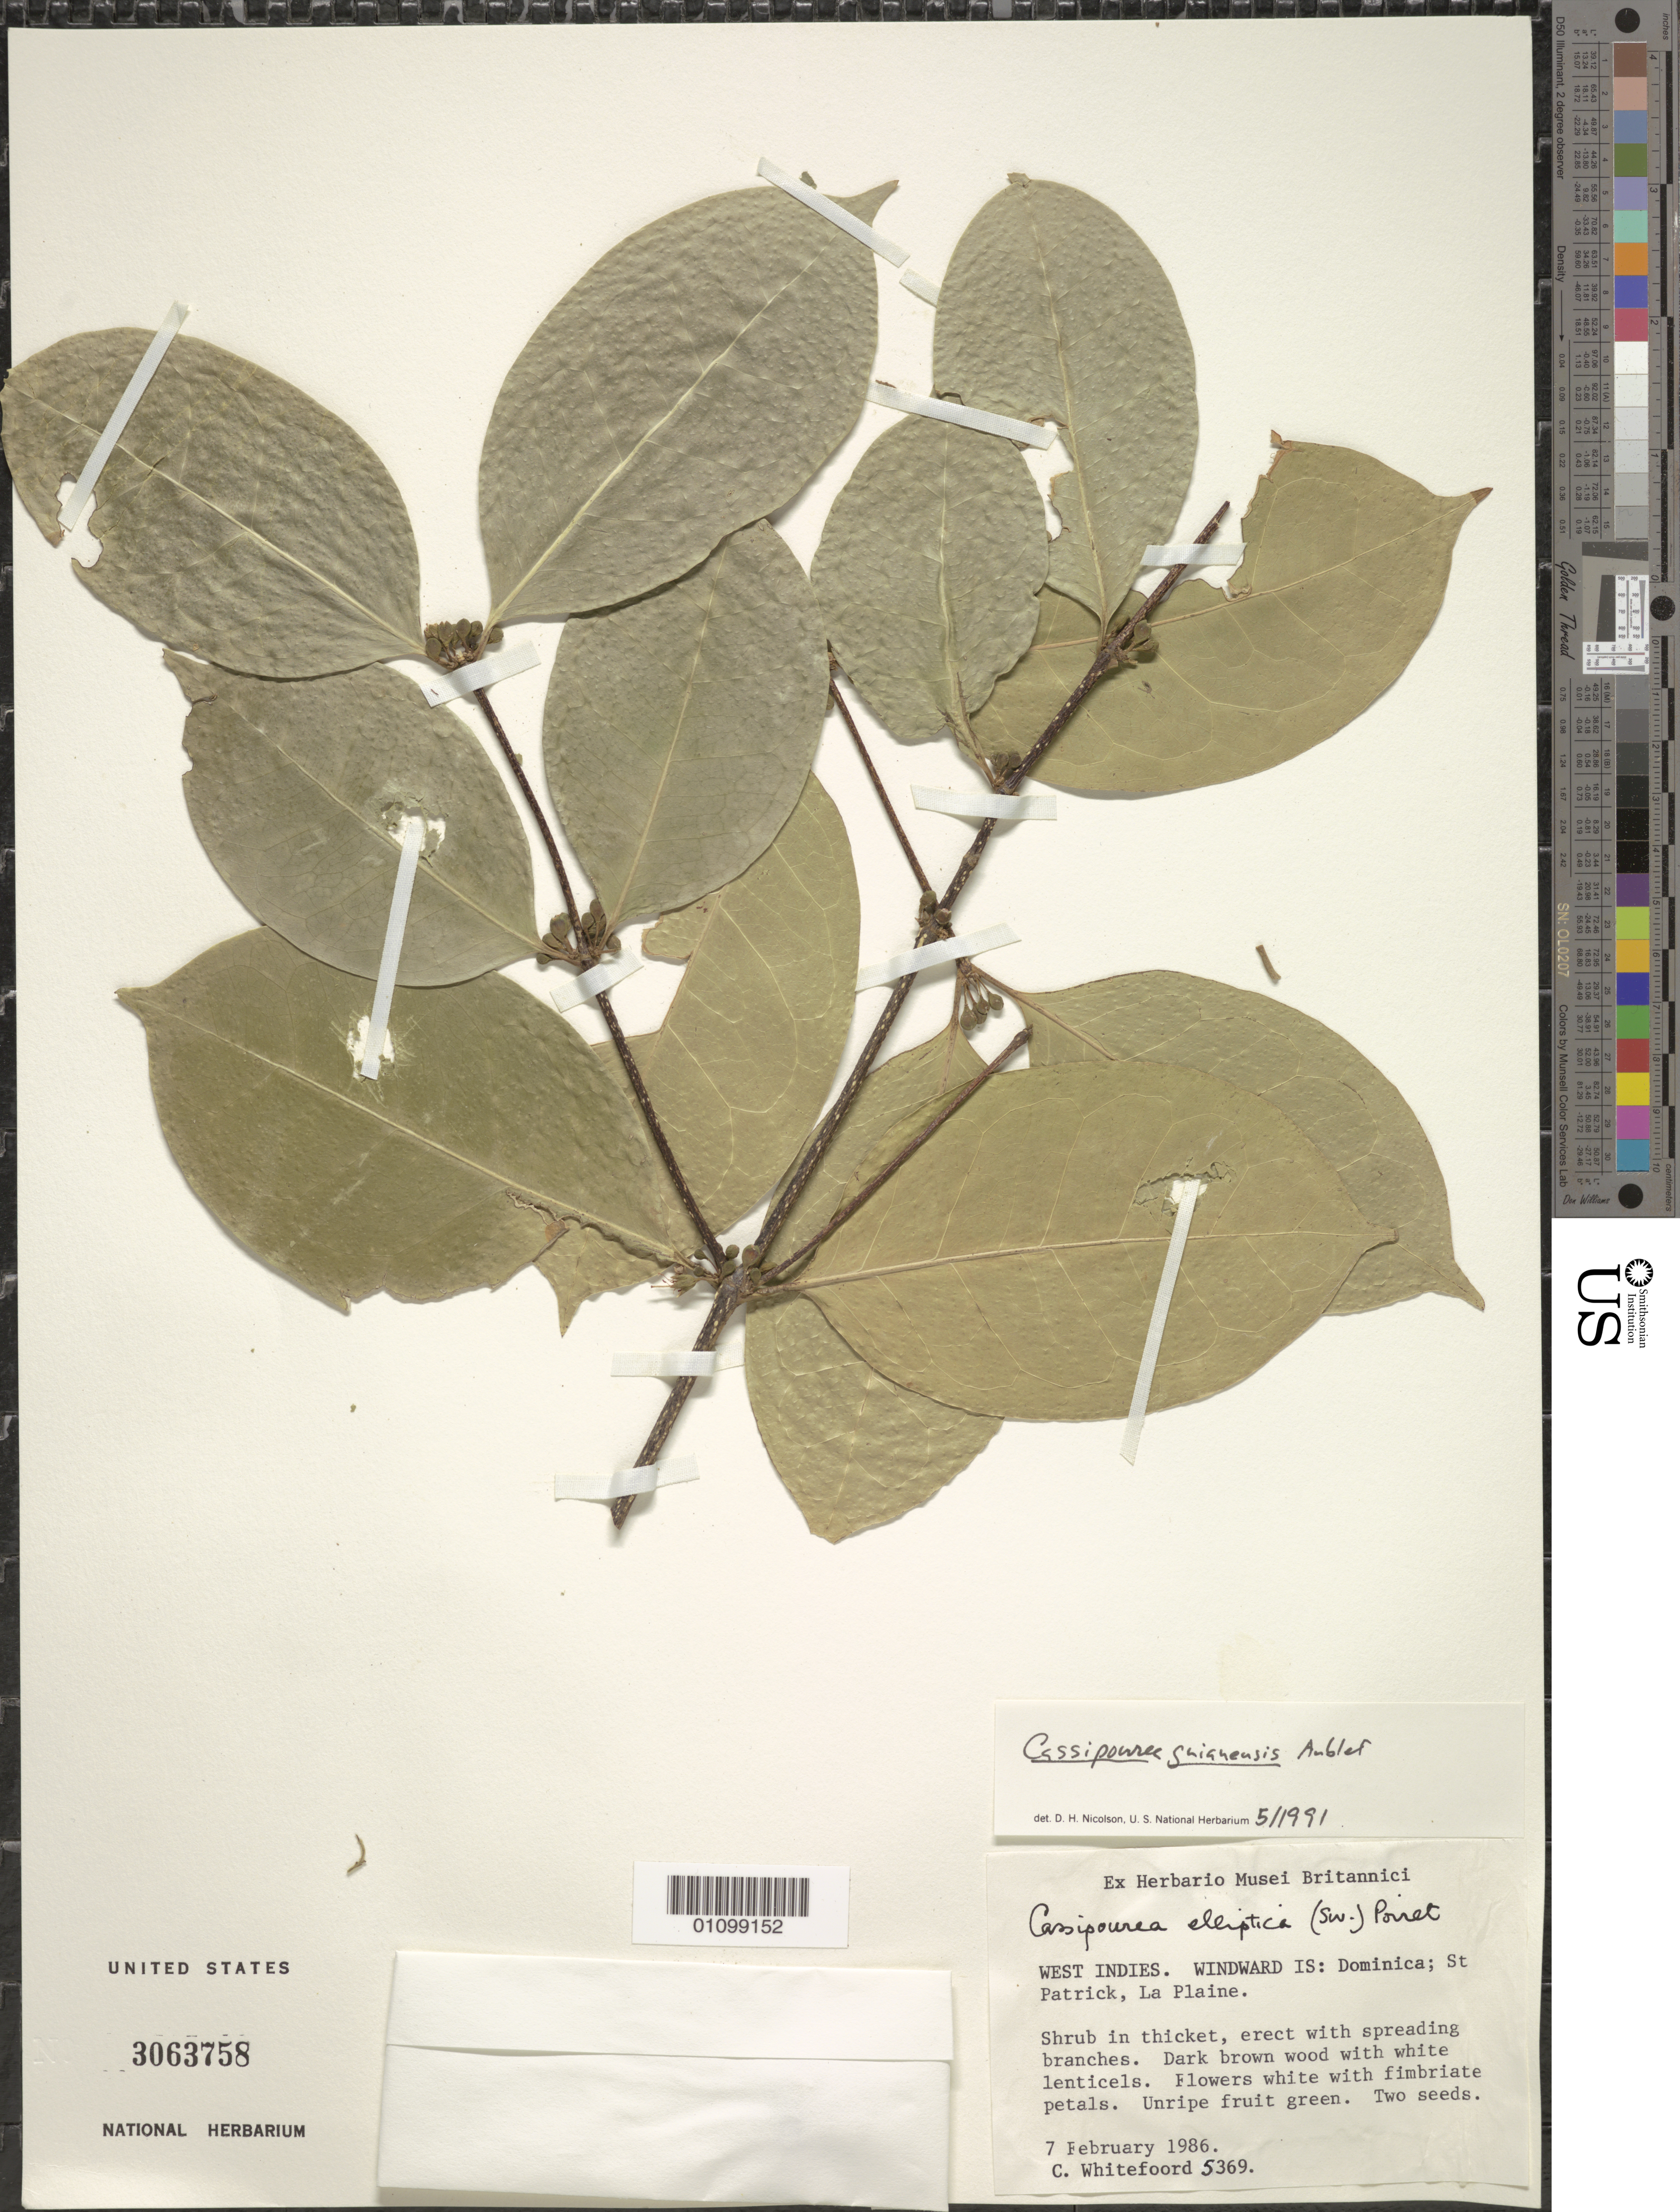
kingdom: Plantae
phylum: Tracheophyta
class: Magnoliopsida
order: Malpighiales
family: Rhizophoraceae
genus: Cassipourea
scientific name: Cassipourea guianensis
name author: Aubl.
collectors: C. Whitefoord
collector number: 5369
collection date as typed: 07 Feb 1986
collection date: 1986-02-07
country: Dominica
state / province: St. Patrick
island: Dominica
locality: Windward Is: Dominica; St Patrick, La Plaine.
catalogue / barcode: US 3063758